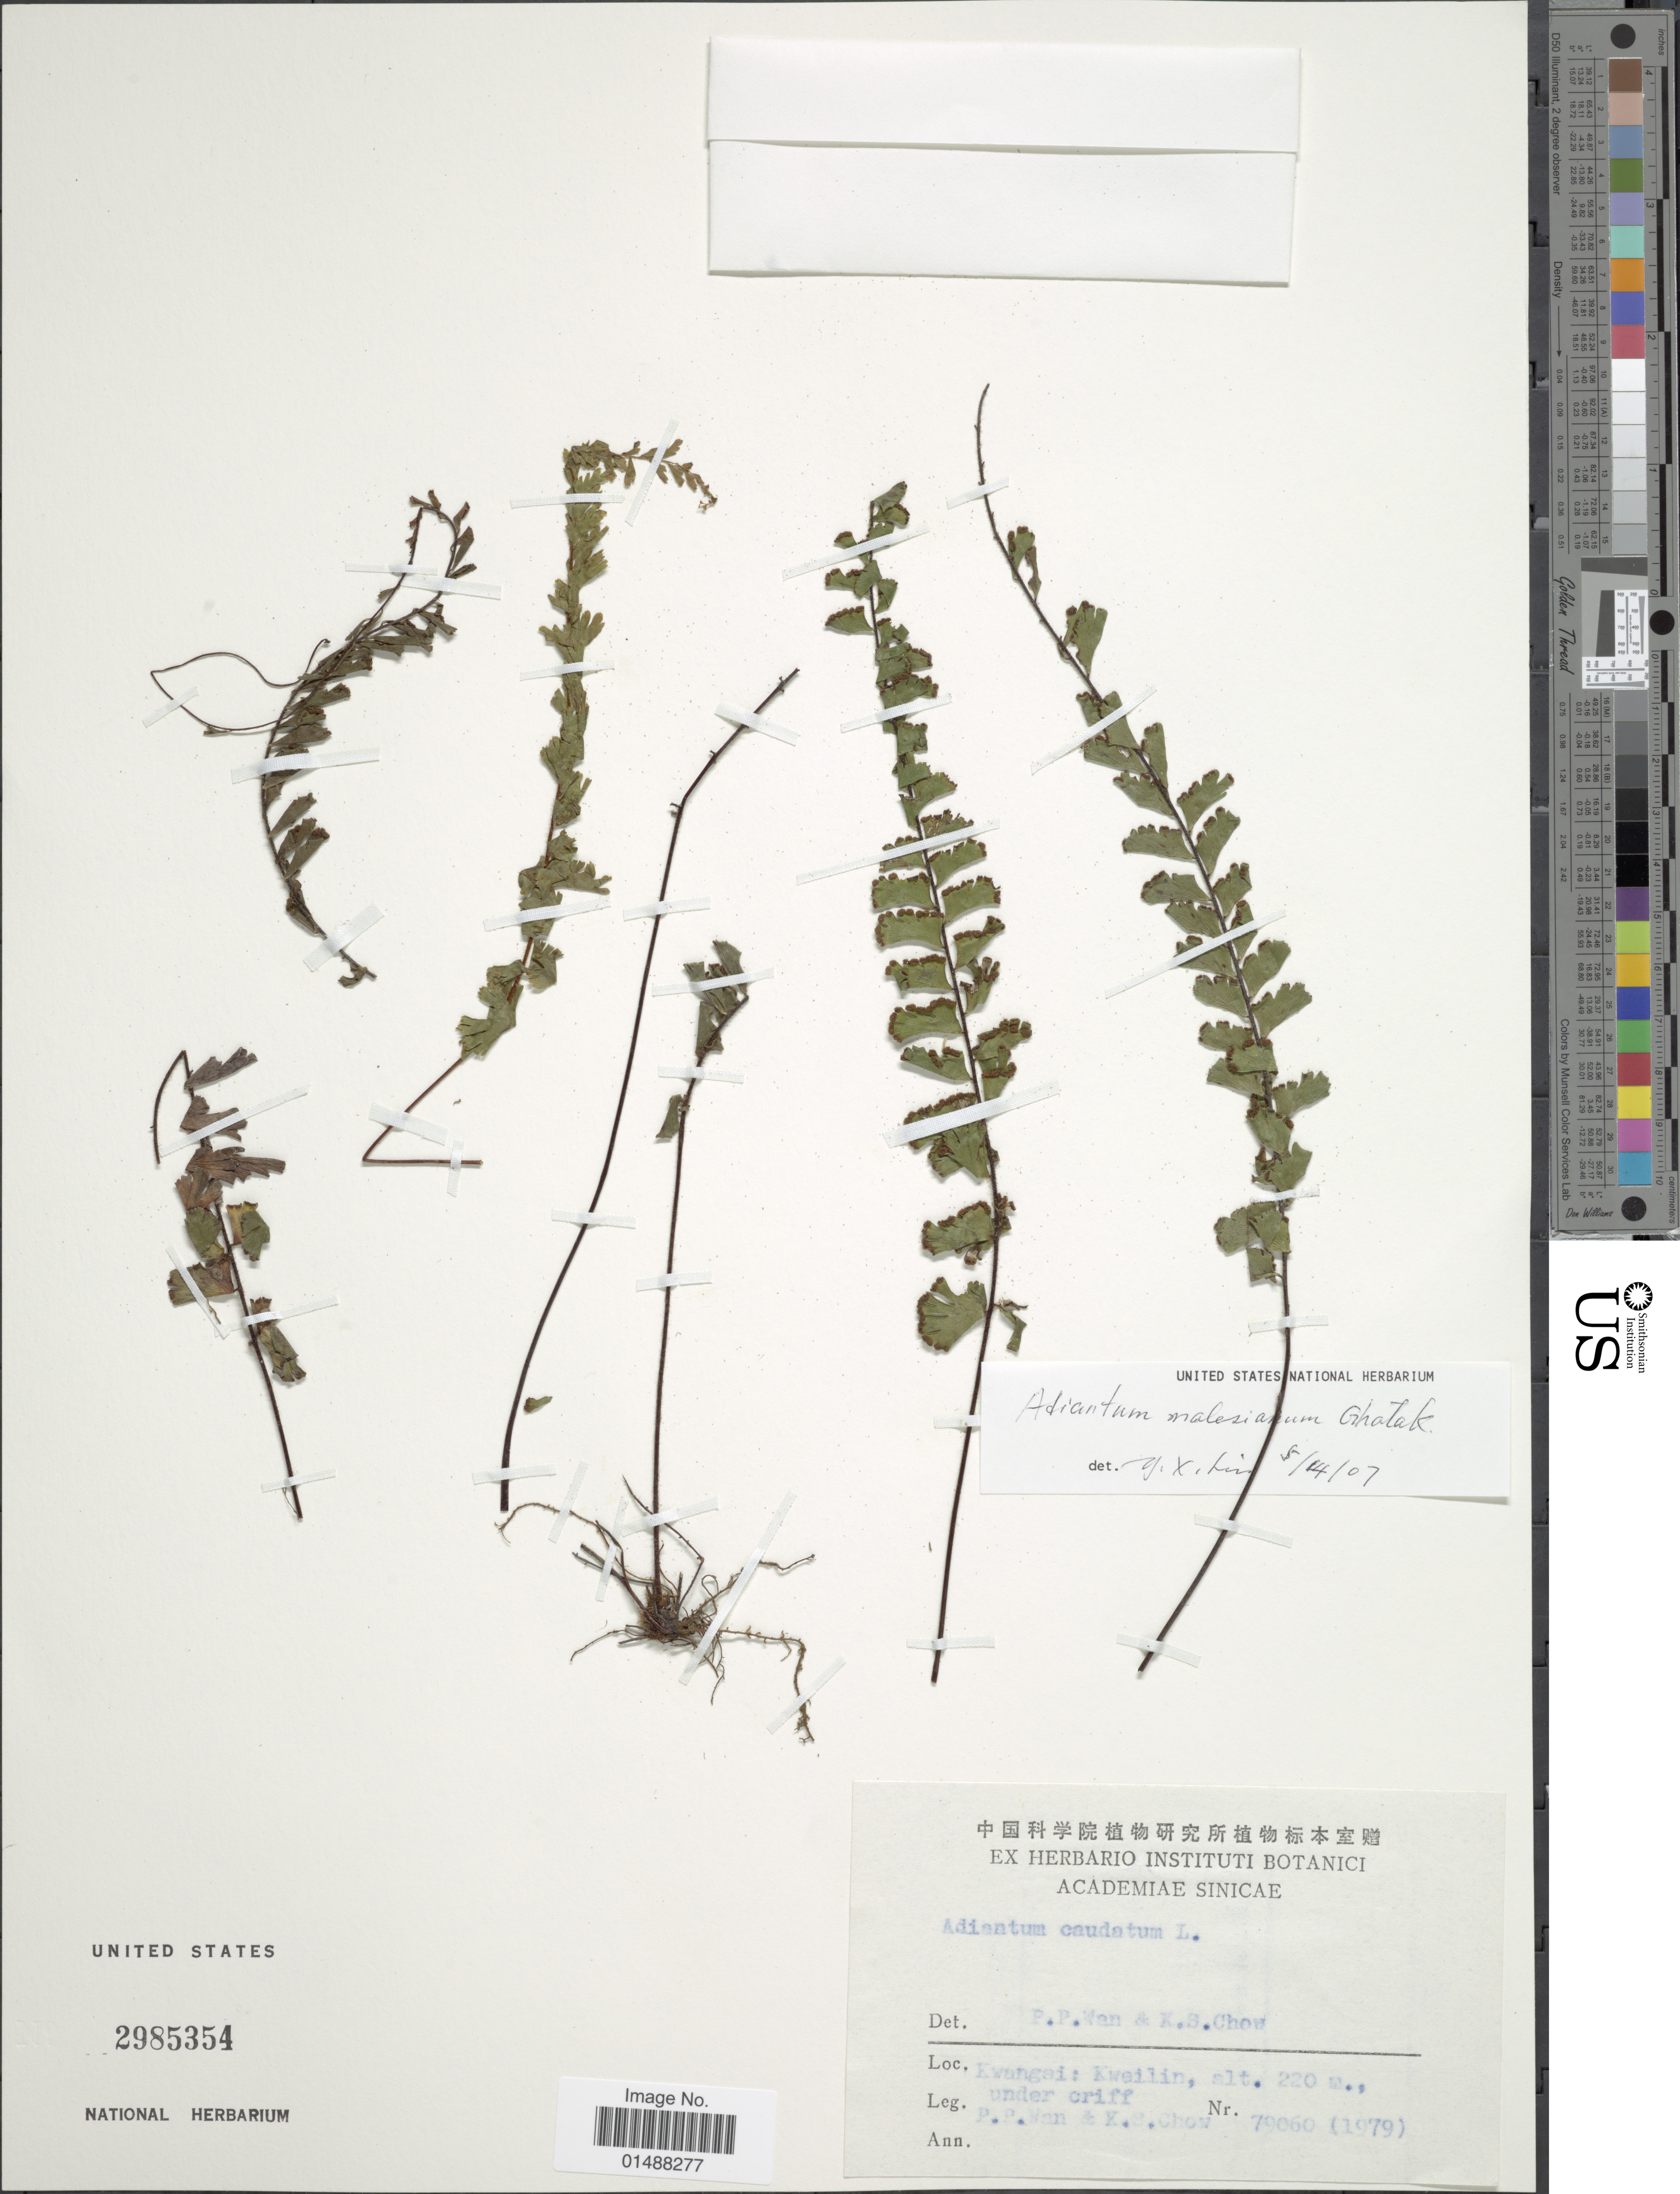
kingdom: Plantae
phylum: Tracheophyta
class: Polypodiopsida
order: Polypodiales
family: Pteridaceae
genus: Adiantum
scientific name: Adiantum caudatum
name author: L.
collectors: P. Wan & K. S. Chow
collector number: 79060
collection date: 1979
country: China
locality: Kwangai: Kweilin.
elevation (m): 220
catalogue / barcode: US 2985354